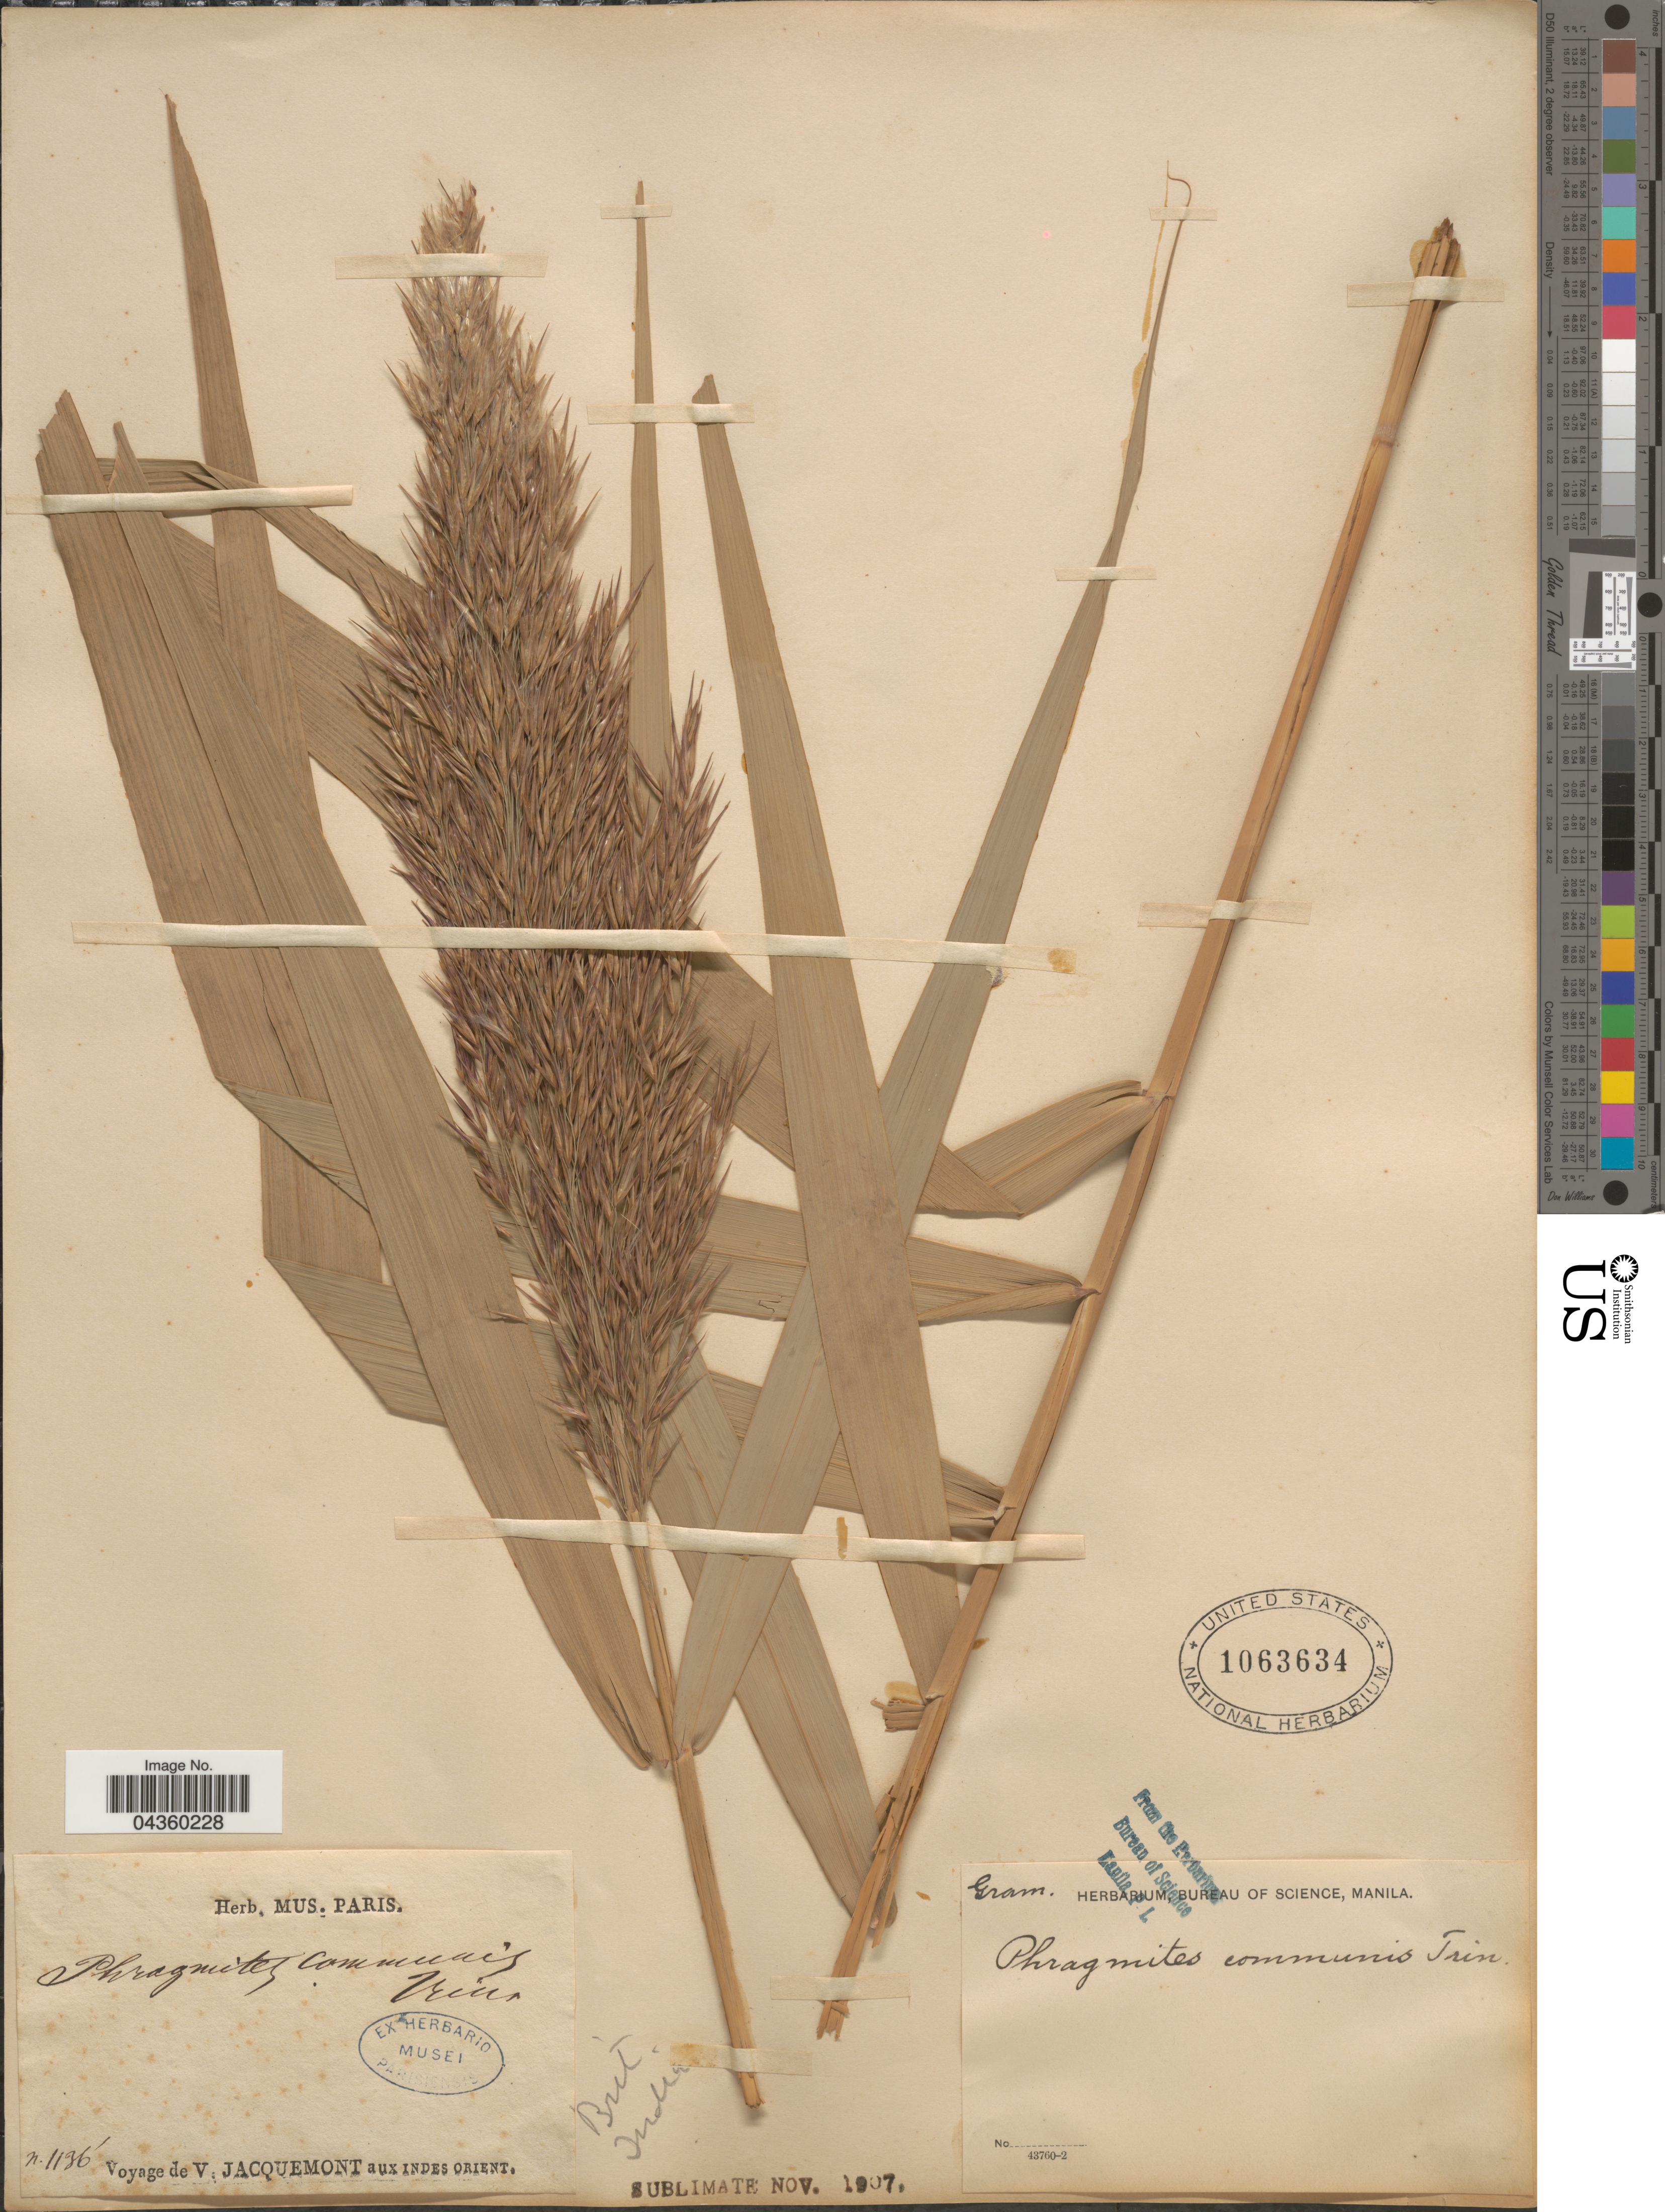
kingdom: Plantae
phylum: Tracheophyta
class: Liliopsida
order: Poales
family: Poaceae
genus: Phragmites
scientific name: Phragmites australis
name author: (Cav.) Trin. ex Steud.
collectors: V. Jacquemont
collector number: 1136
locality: Indes Orient. Brit. India.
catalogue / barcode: US 1063634